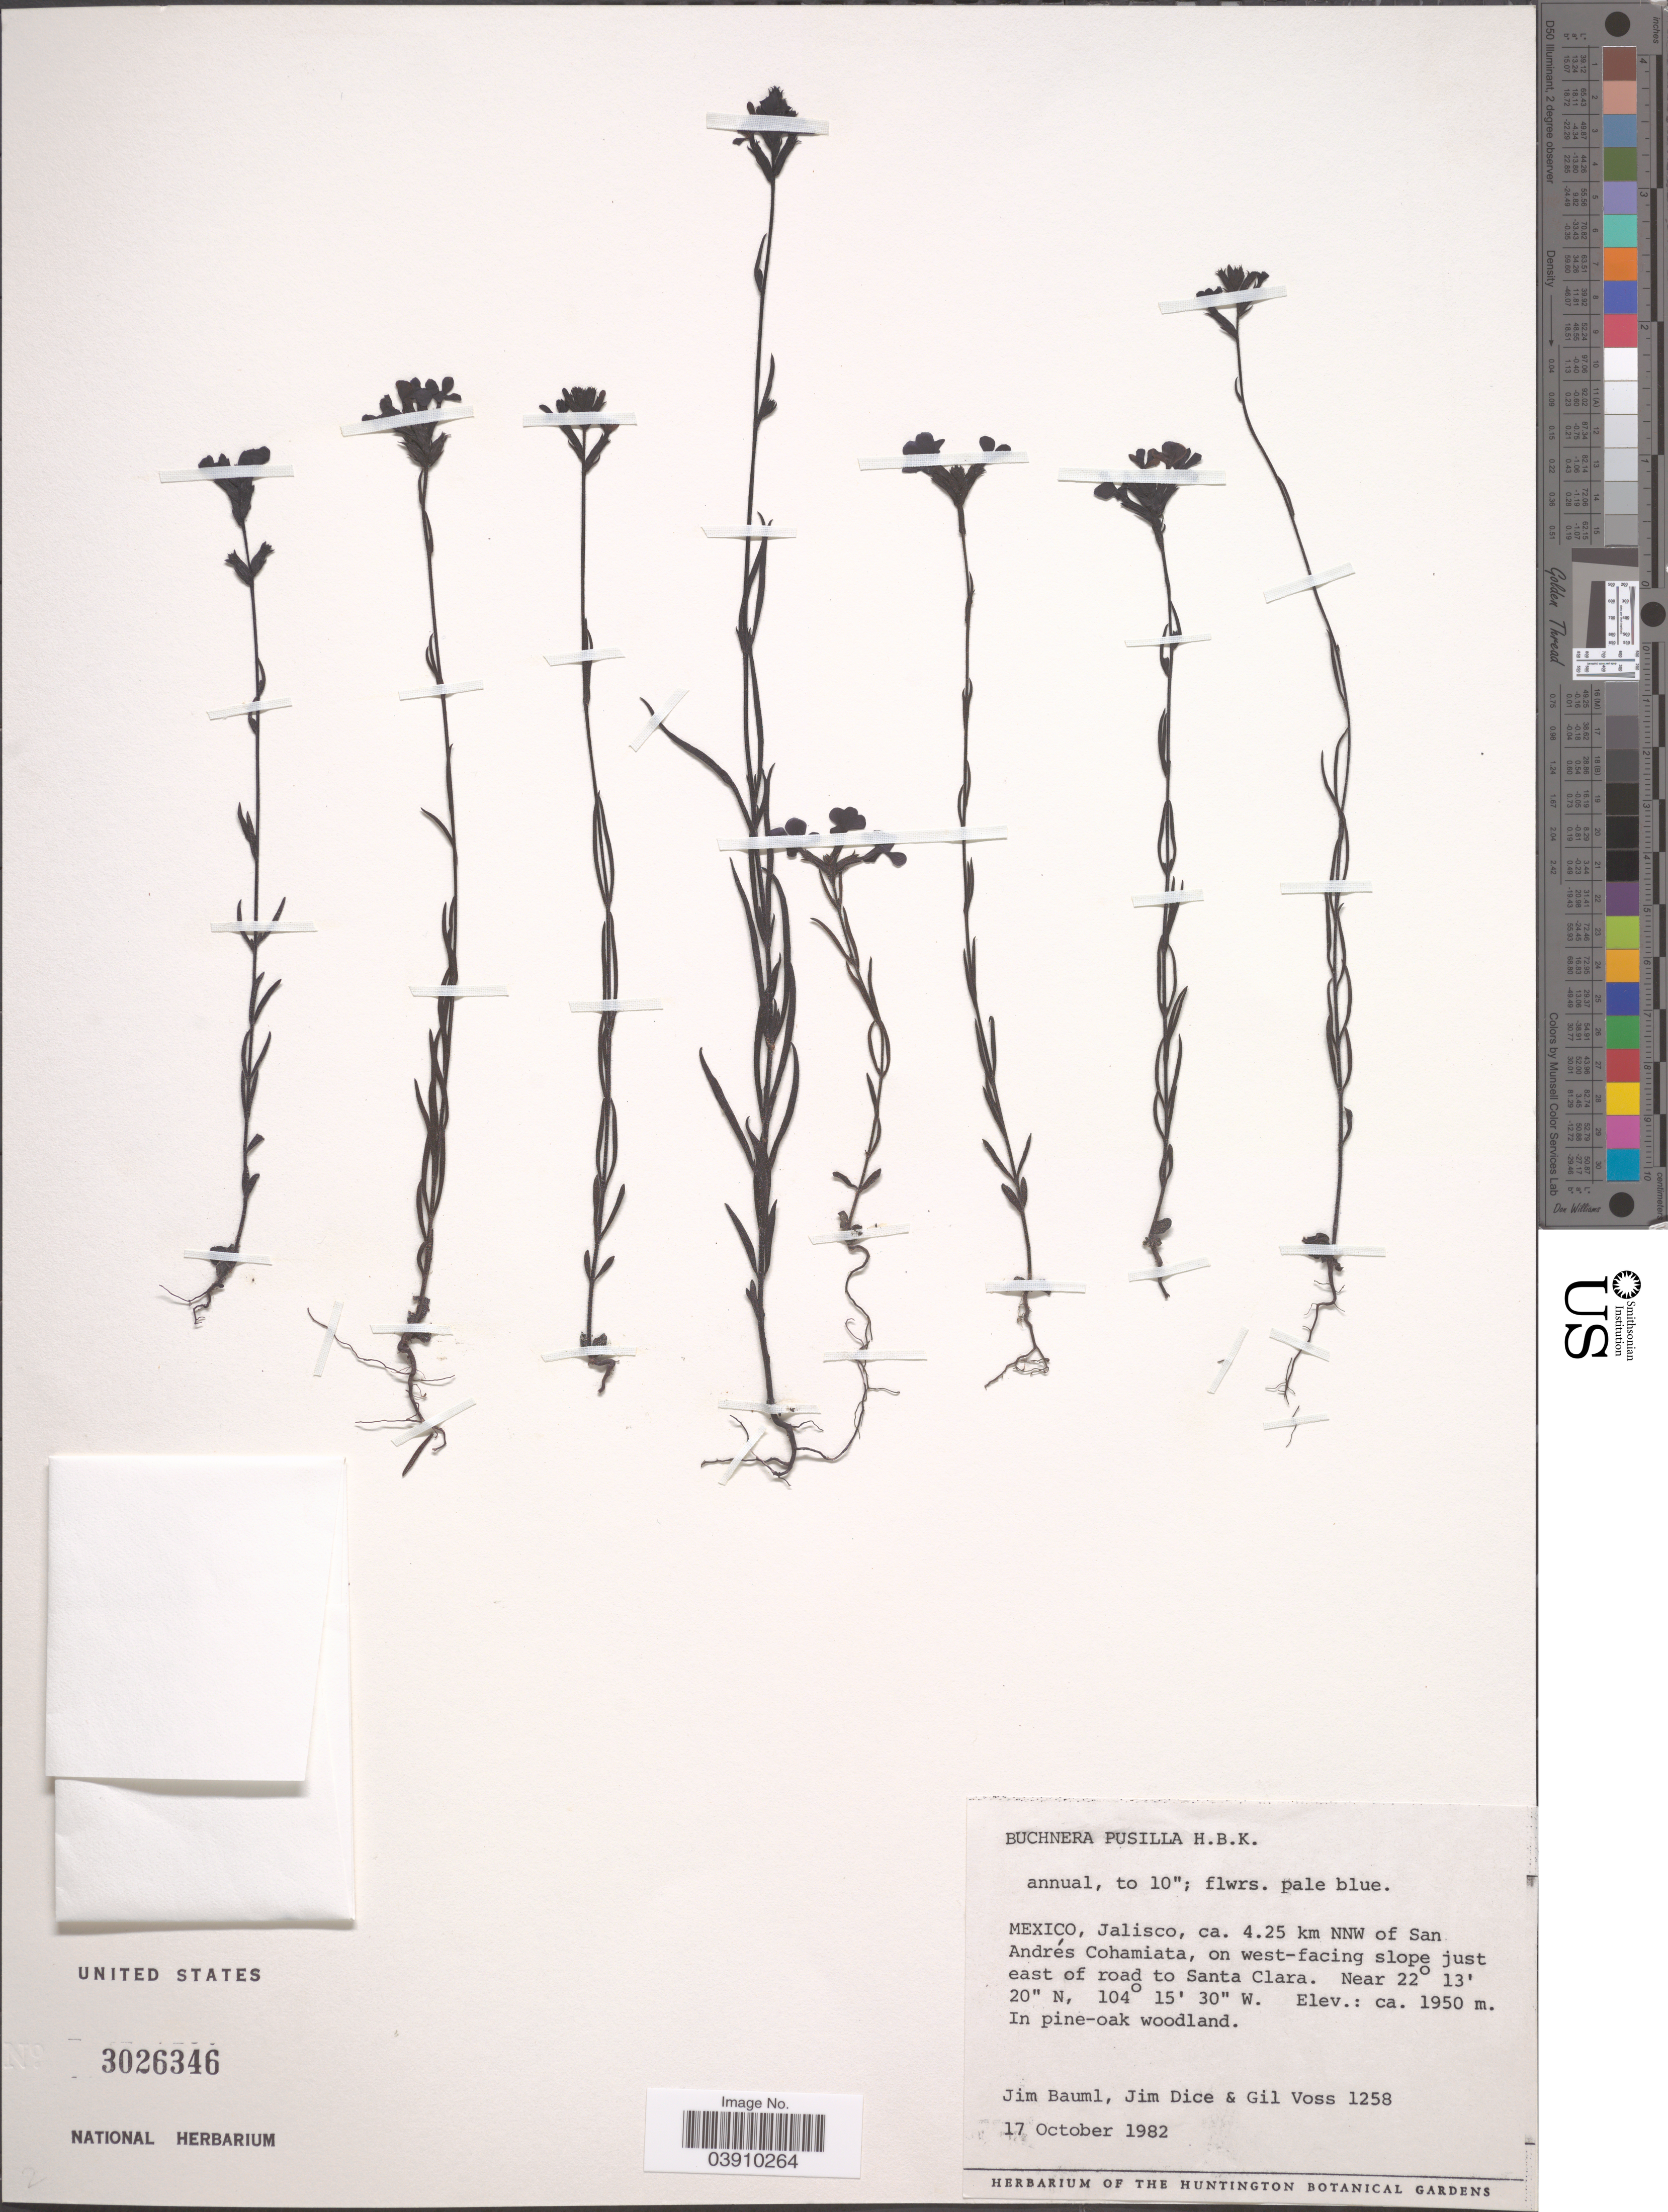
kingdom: Plantae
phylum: Tracheophyta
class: Magnoliopsida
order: Lamiales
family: Orobanchaceae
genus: Buchnera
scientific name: Buchnera pusilla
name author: Kunth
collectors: J. Bauml, J. Dice & G. Voss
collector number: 1258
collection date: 1982-10-17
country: Mexico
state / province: Jalisco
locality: Ca. 4.25 km NNW of San Andrés Cohamiata, on west-facing slope just east of road to Santa Clara.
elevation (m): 1950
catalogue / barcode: US 3026346